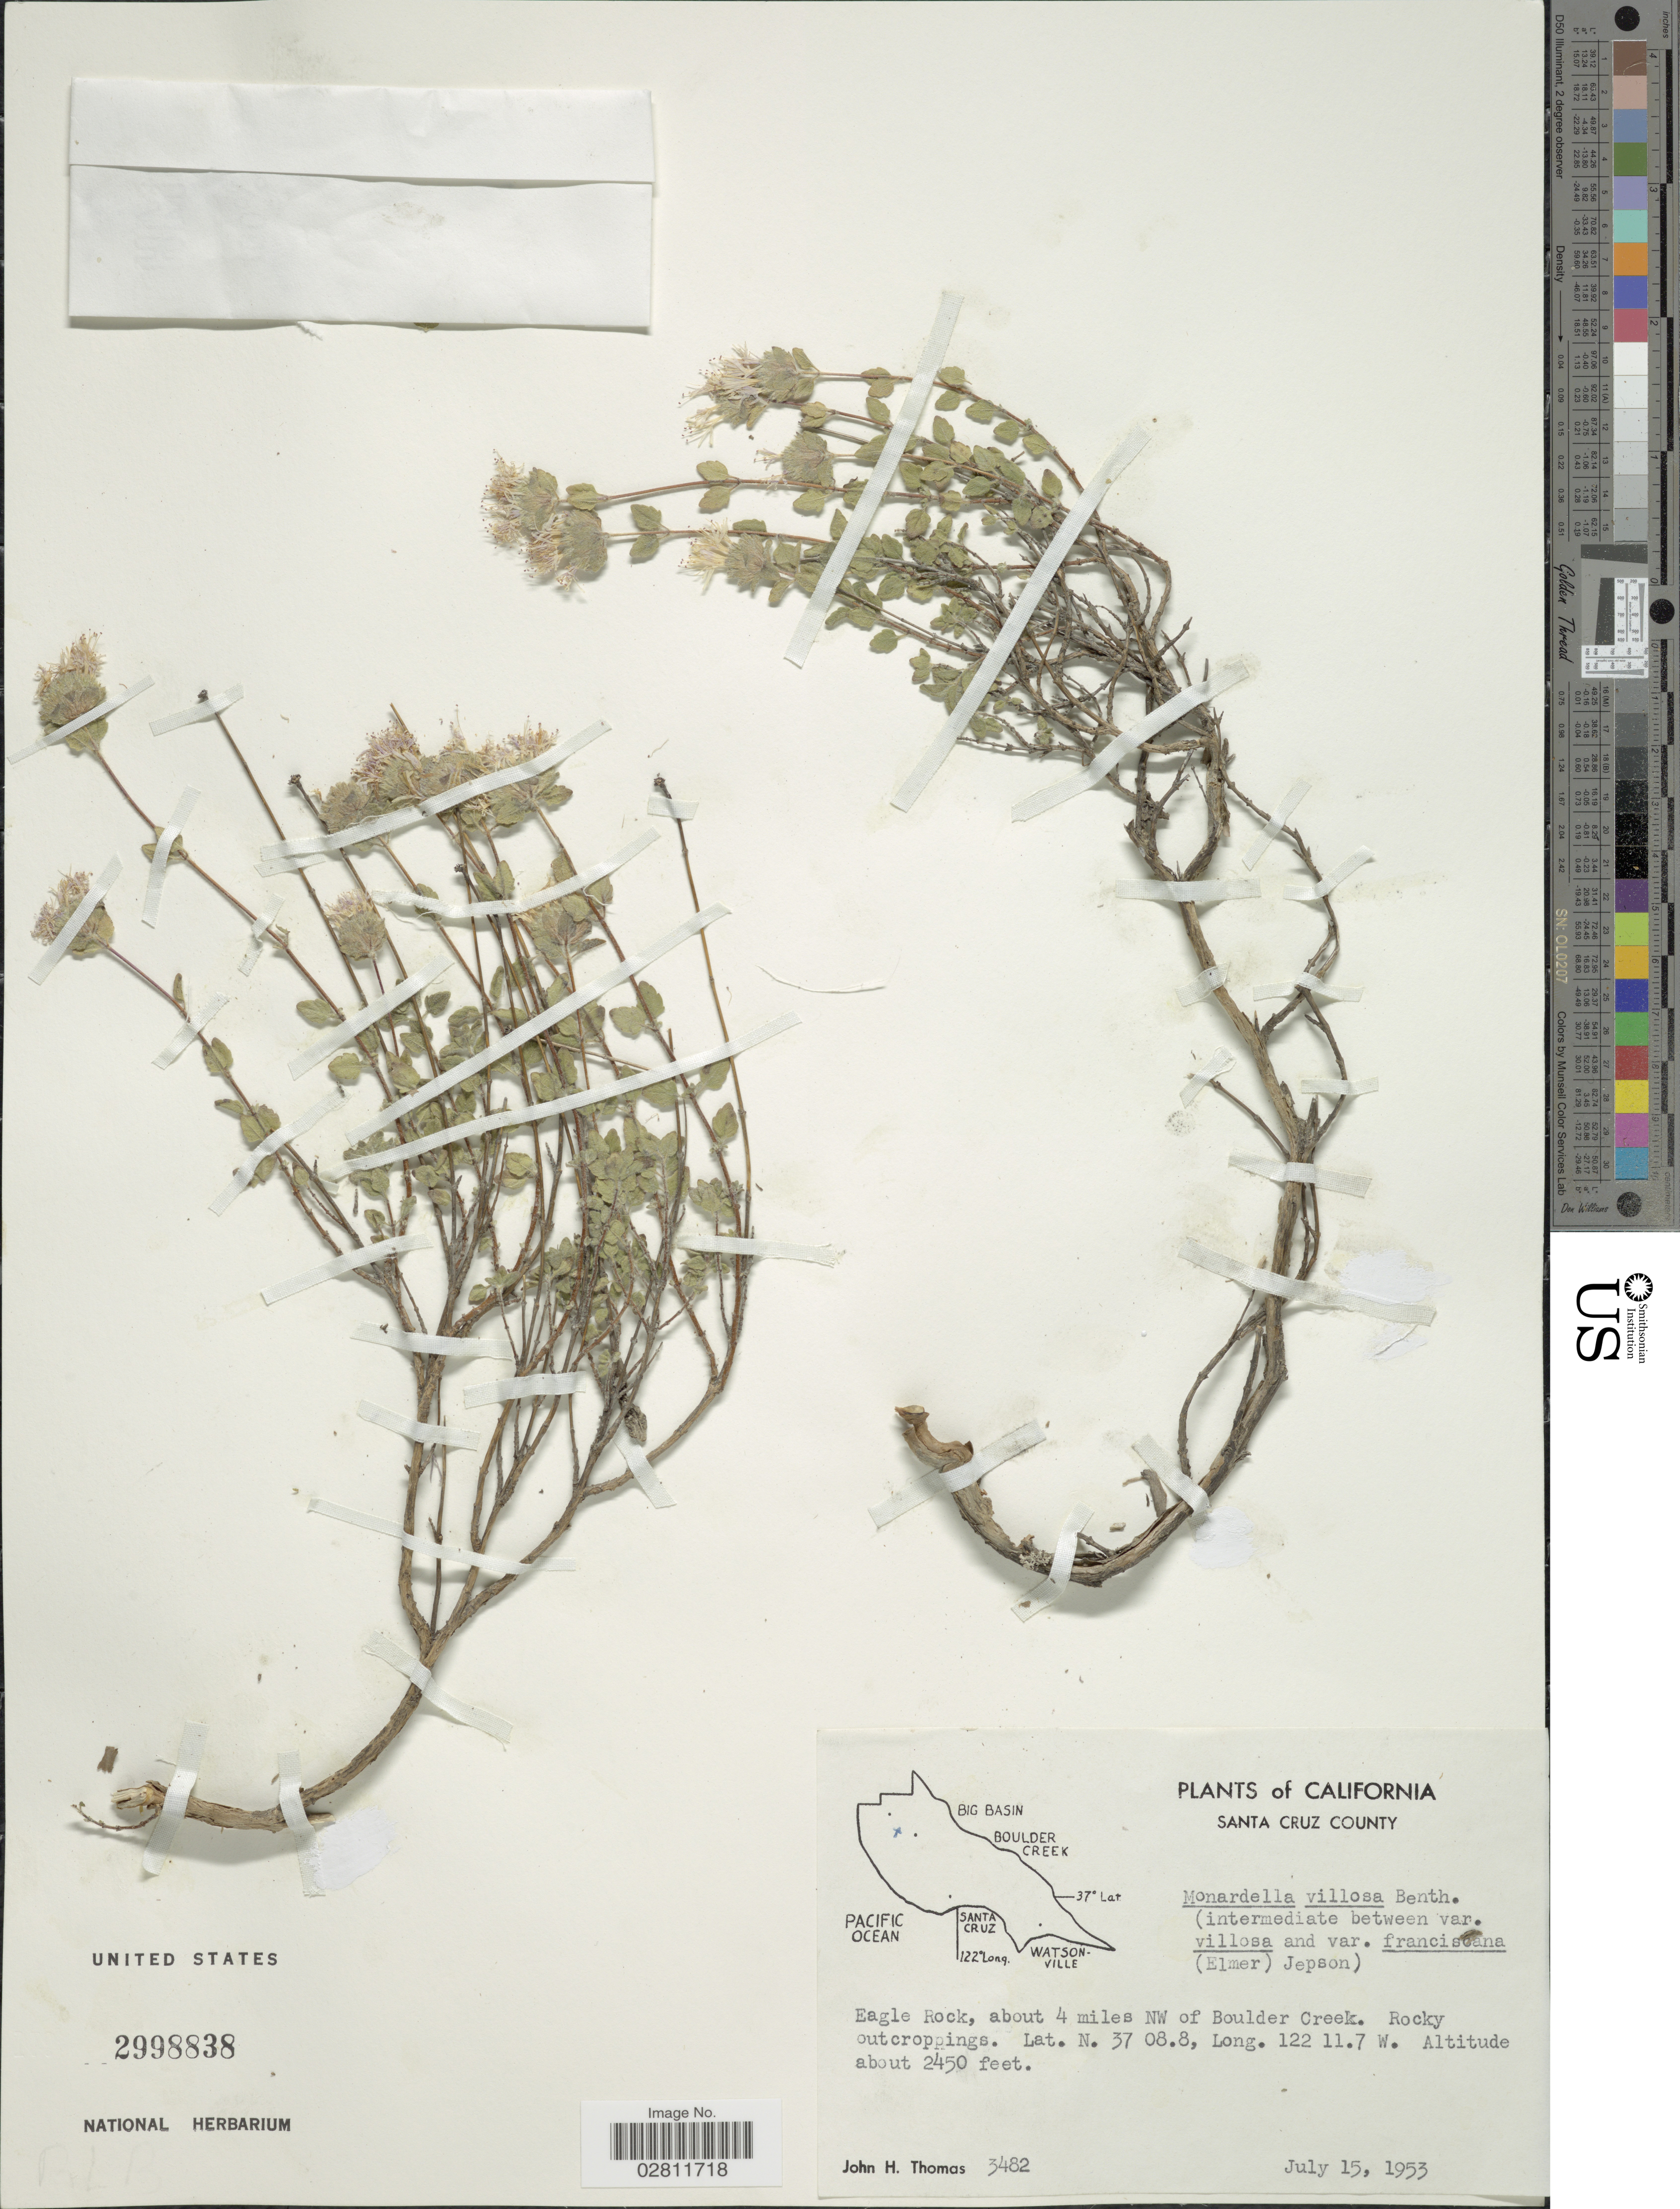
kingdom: Plantae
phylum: Tracheophyta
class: Magnoliopsida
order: Lamiales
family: Lamiaceae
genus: Monardella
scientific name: Monardella villosa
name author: Benth.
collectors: J. H. Thomas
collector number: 3482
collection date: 1953-07-15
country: United States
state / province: California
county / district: Santa Cruz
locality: Santa Cruz County. Eagle Rock, about 4 miles NW of Boulder Creek.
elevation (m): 747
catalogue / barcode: US 2998838